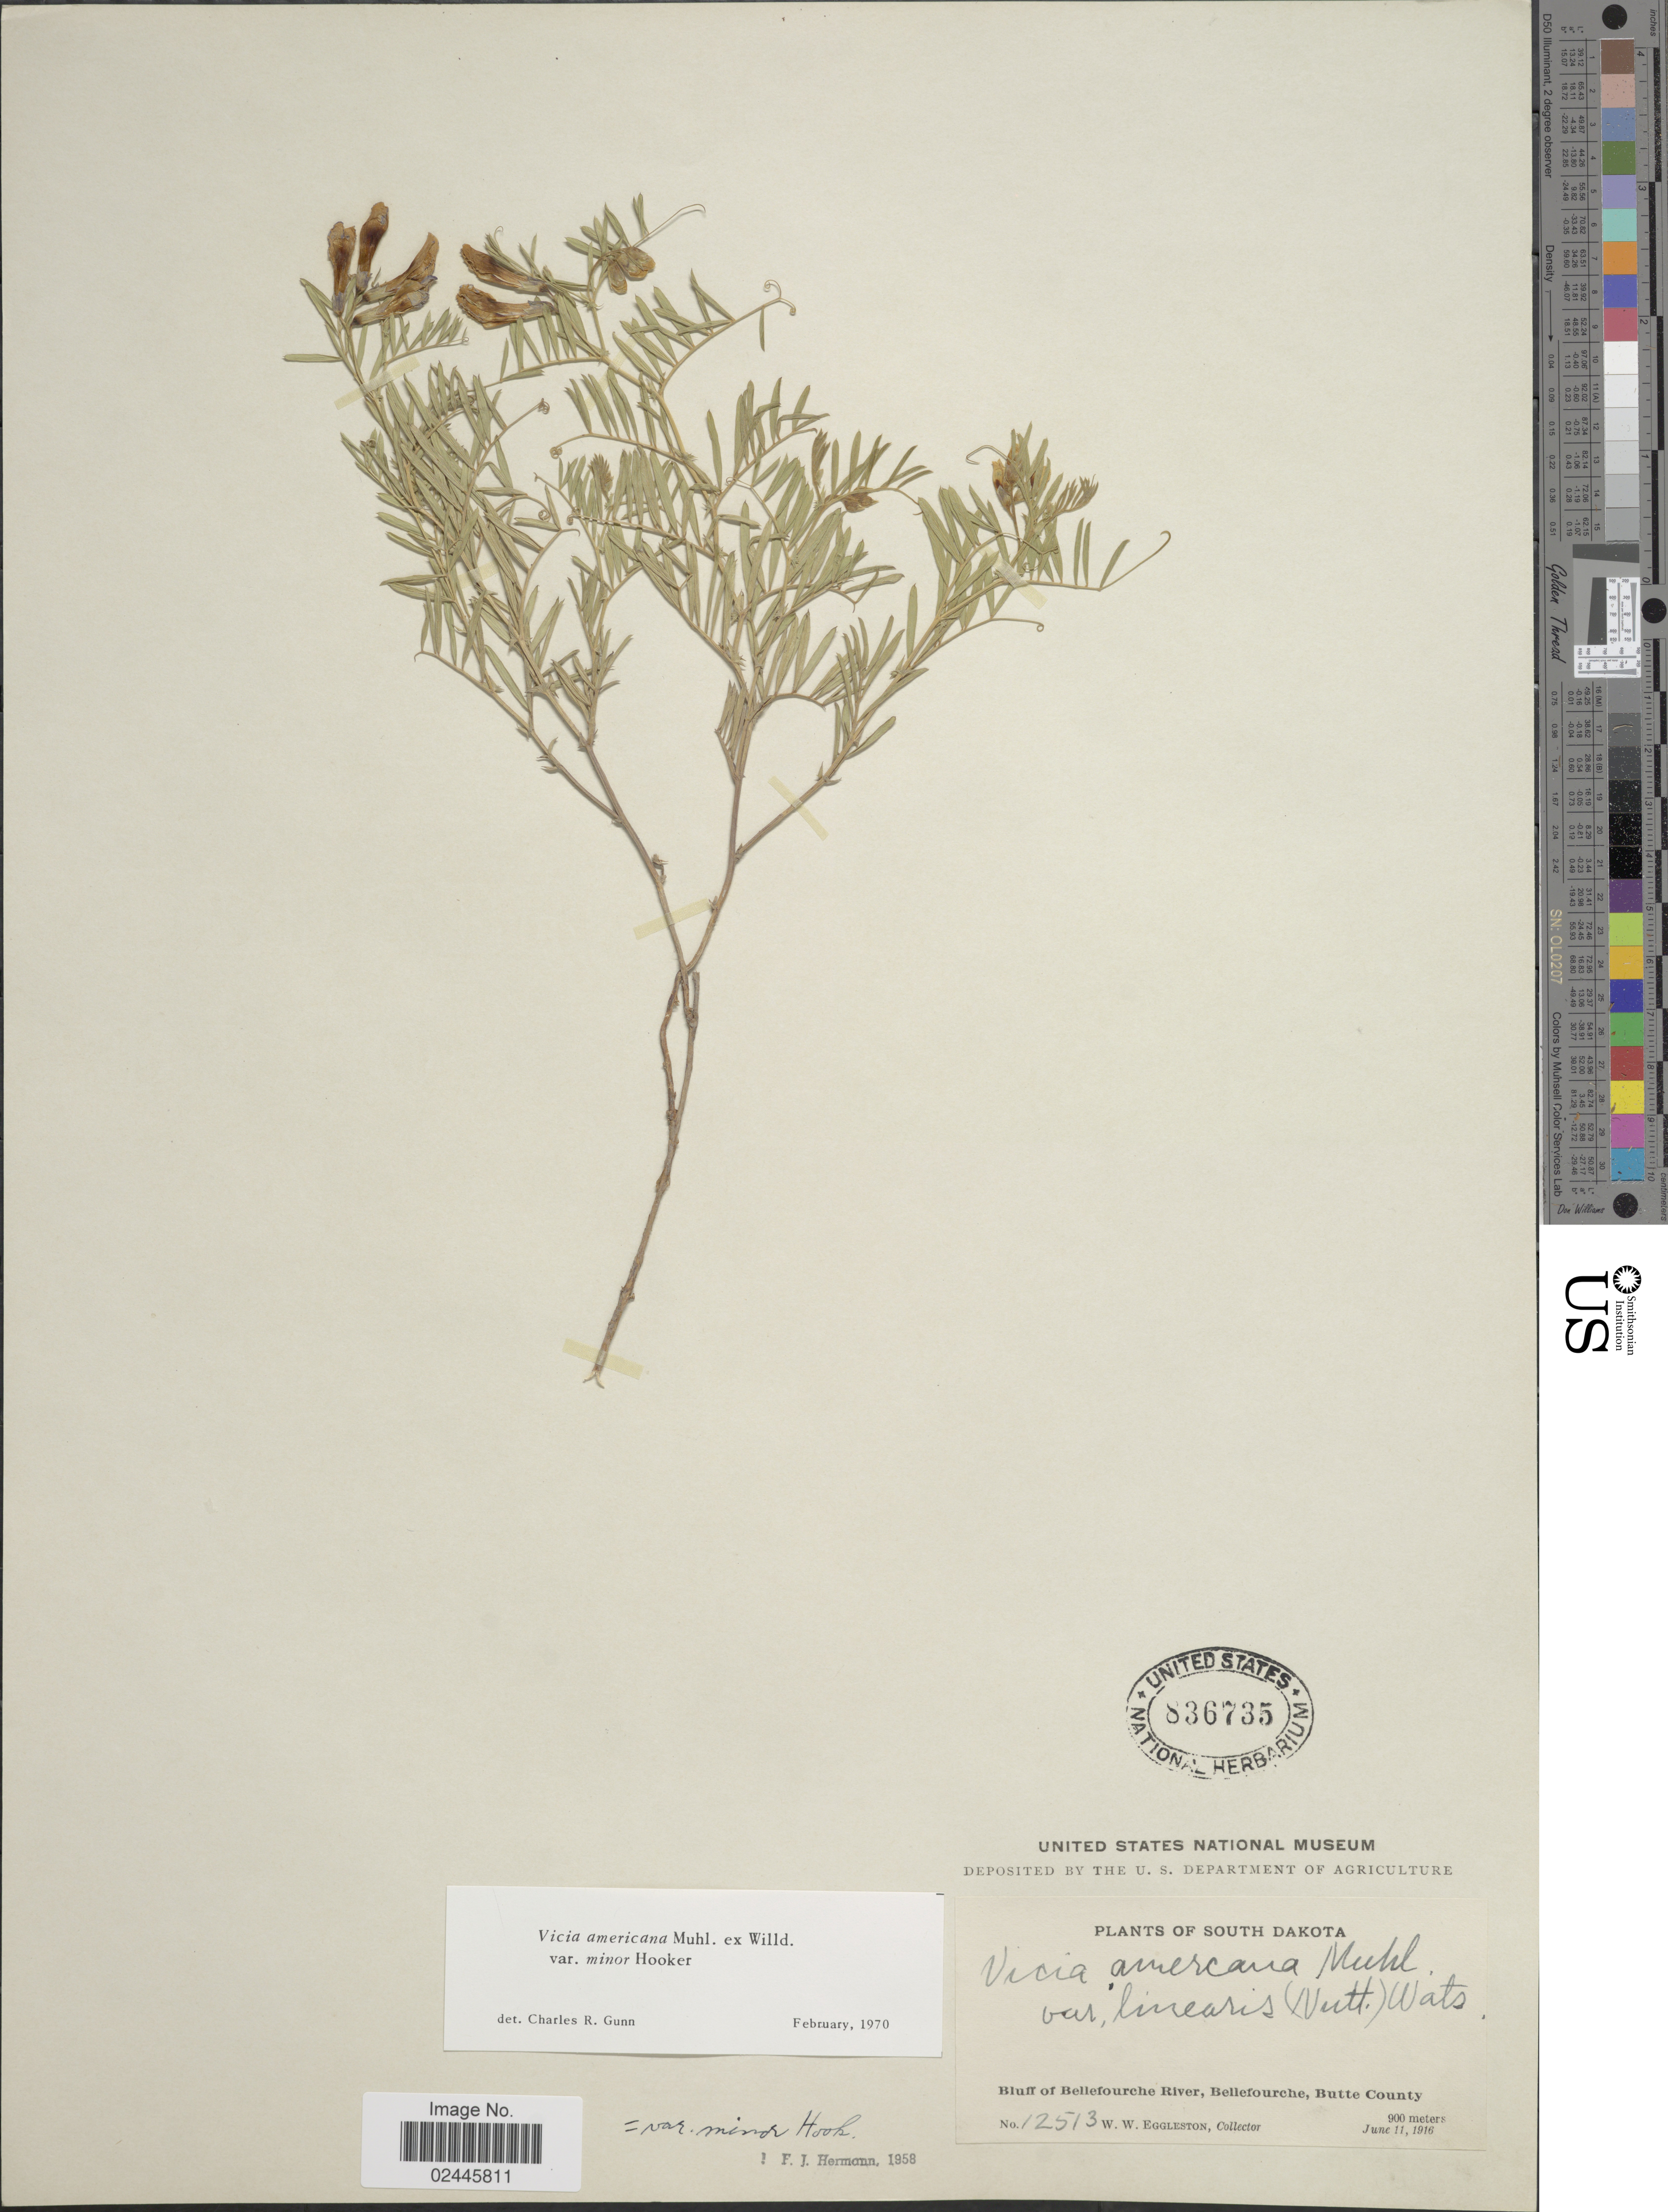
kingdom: Plantae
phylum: Tracheophyta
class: Magnoliopsida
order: Fabales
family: Fabaceae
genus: Vicia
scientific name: Vicia americana var. minor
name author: Hook.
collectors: W. W. Eggleston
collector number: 12513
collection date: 1916-06-11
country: United States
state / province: South Dakota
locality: Bluff of Bellefourche River, Bellefourchem Butte County.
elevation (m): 900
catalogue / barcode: US 836735